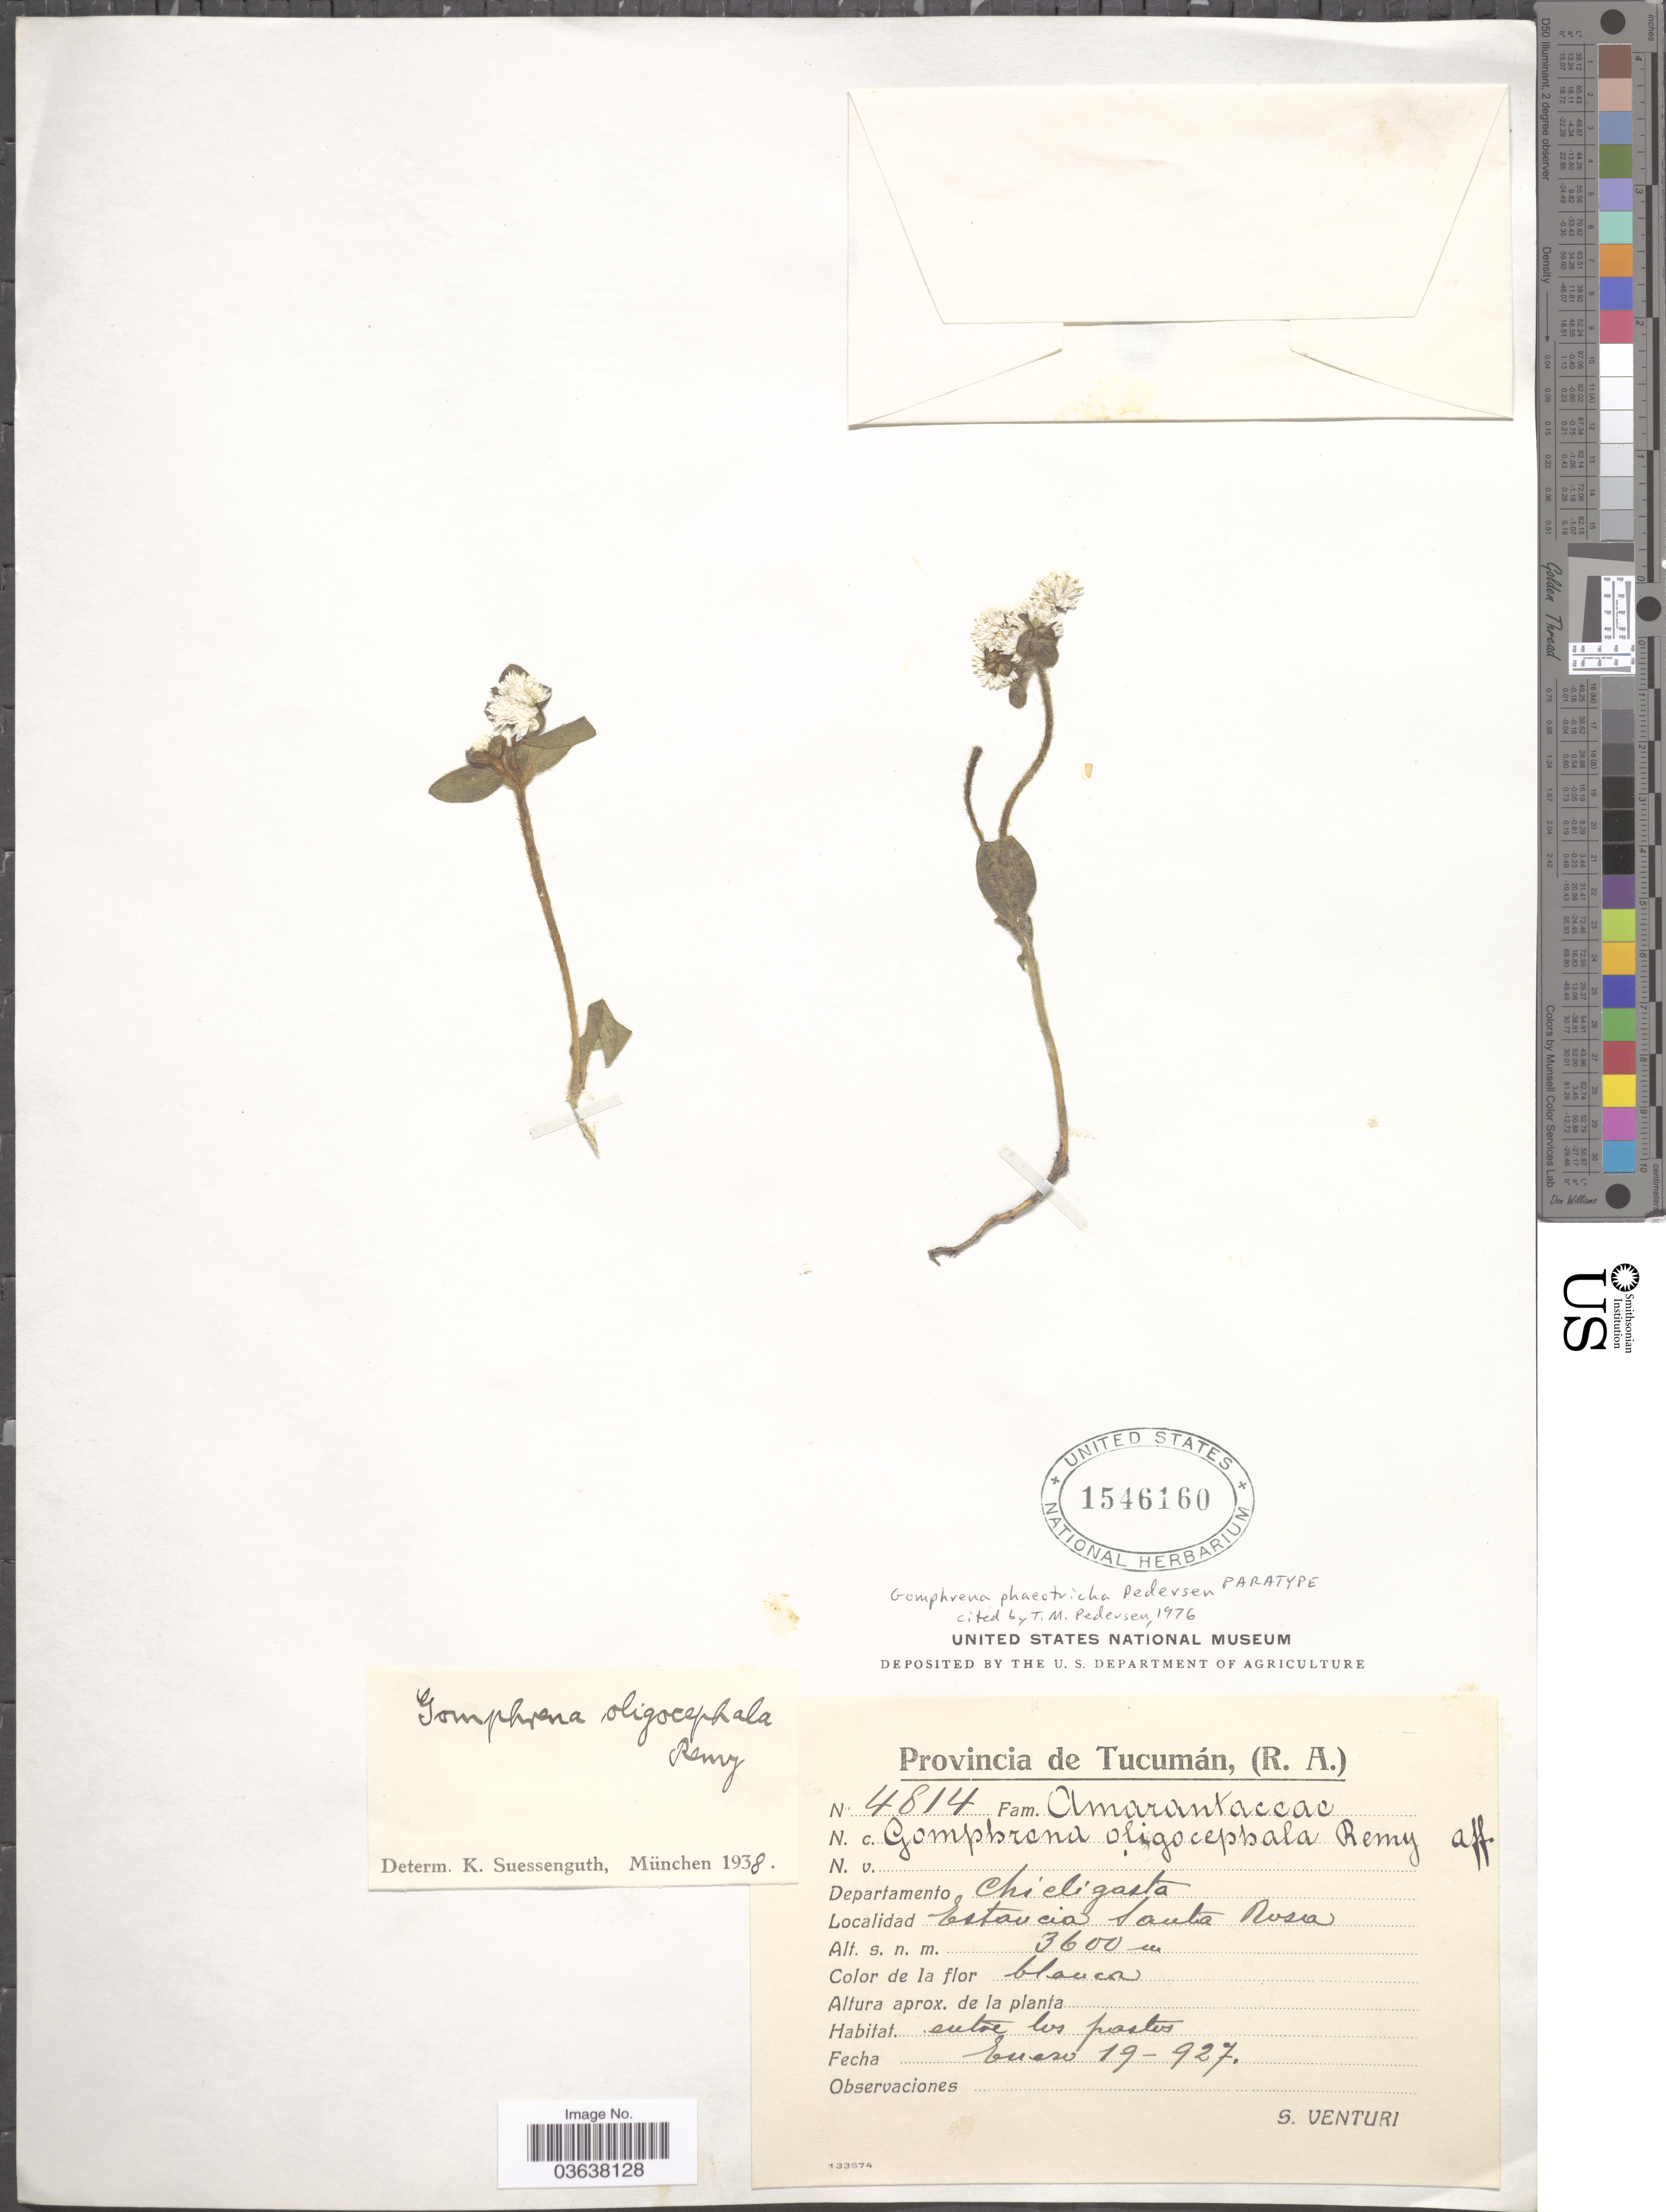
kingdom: Plantae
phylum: Tracheophyta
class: Magnoliopsida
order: Caryophyllales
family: Amaranthaceae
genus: Gomphrena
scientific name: Gomphrena phaeotricha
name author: Pederson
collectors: S. Venturi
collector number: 4814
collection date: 1927-01-19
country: Argentina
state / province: Tucuman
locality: Departamento Chicligasta, Estancia Santa Rosa.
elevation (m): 3600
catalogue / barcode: US 1546160